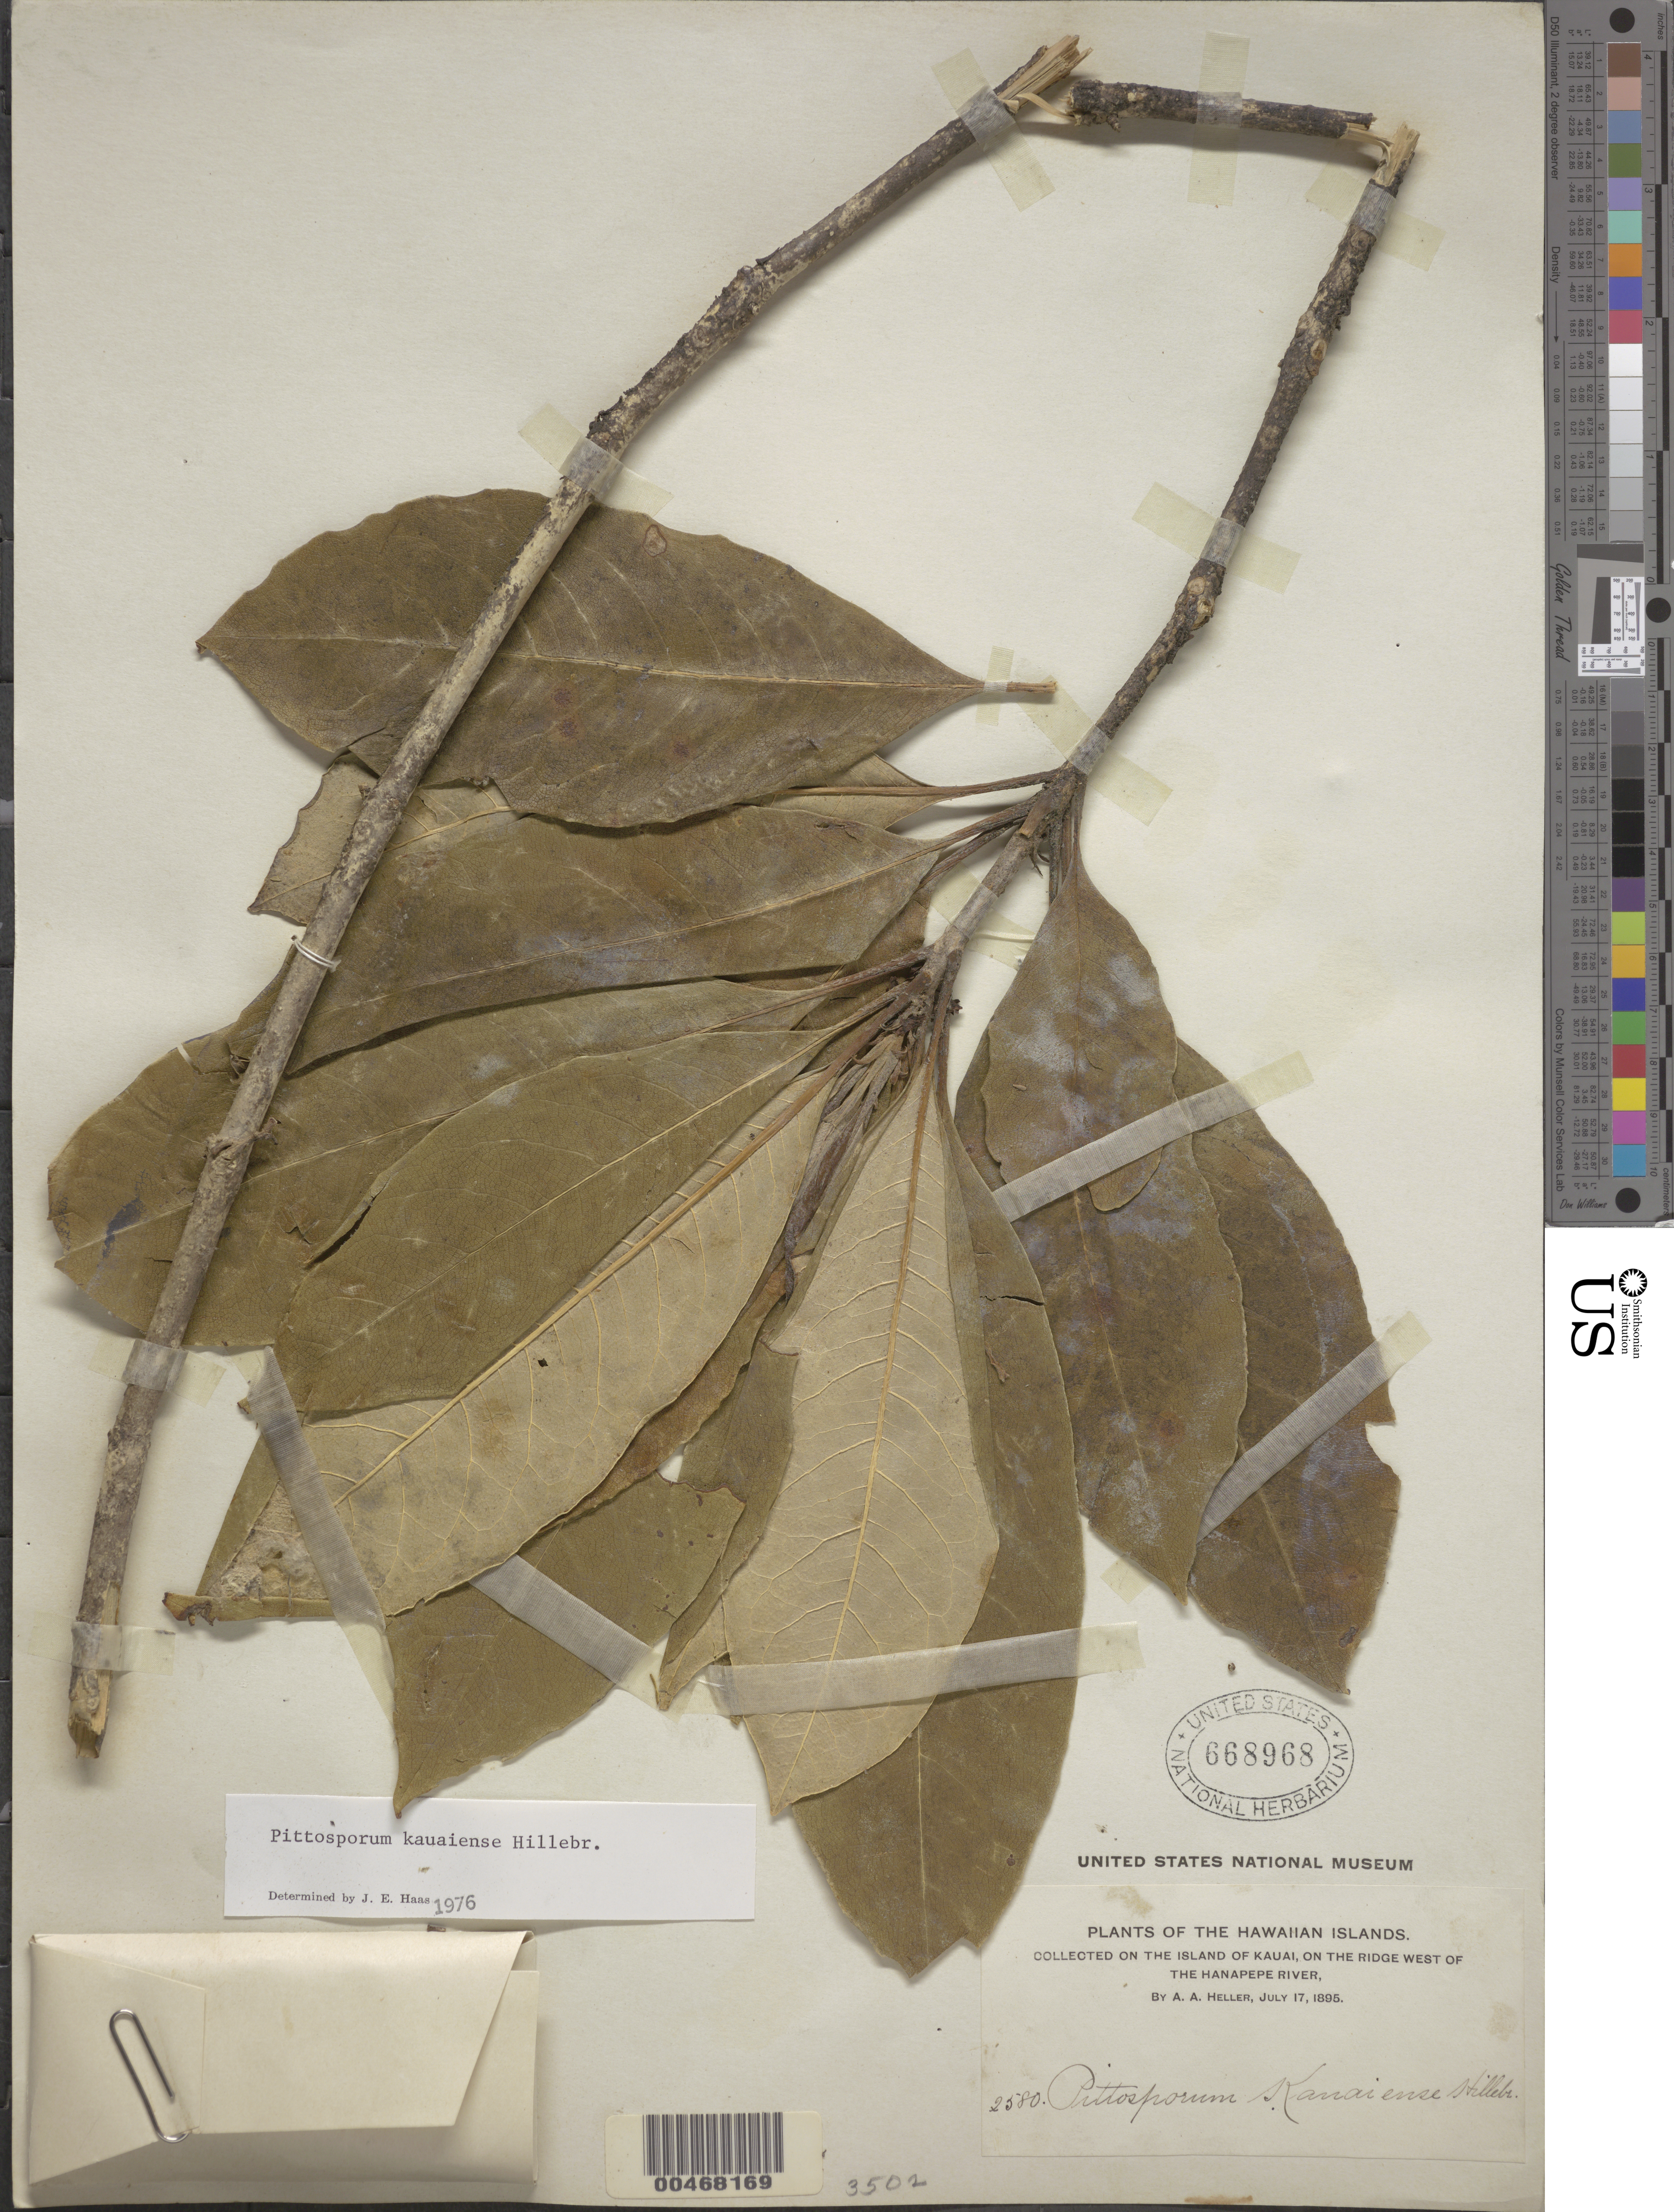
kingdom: Plantae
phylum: Tracheophyta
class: Magnoliopsida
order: Apiales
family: Pittosporaceae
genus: Pittosporum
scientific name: Pittosporum kauaiense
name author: Hillebr.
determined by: Haas, J. E.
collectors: A. A. Heller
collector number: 2580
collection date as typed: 17 Jul 1895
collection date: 1895-07-17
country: United States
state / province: Hawaii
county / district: Kauai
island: Kaua'i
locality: On the ridge west of the Hanapepe River.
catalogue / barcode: US 668968